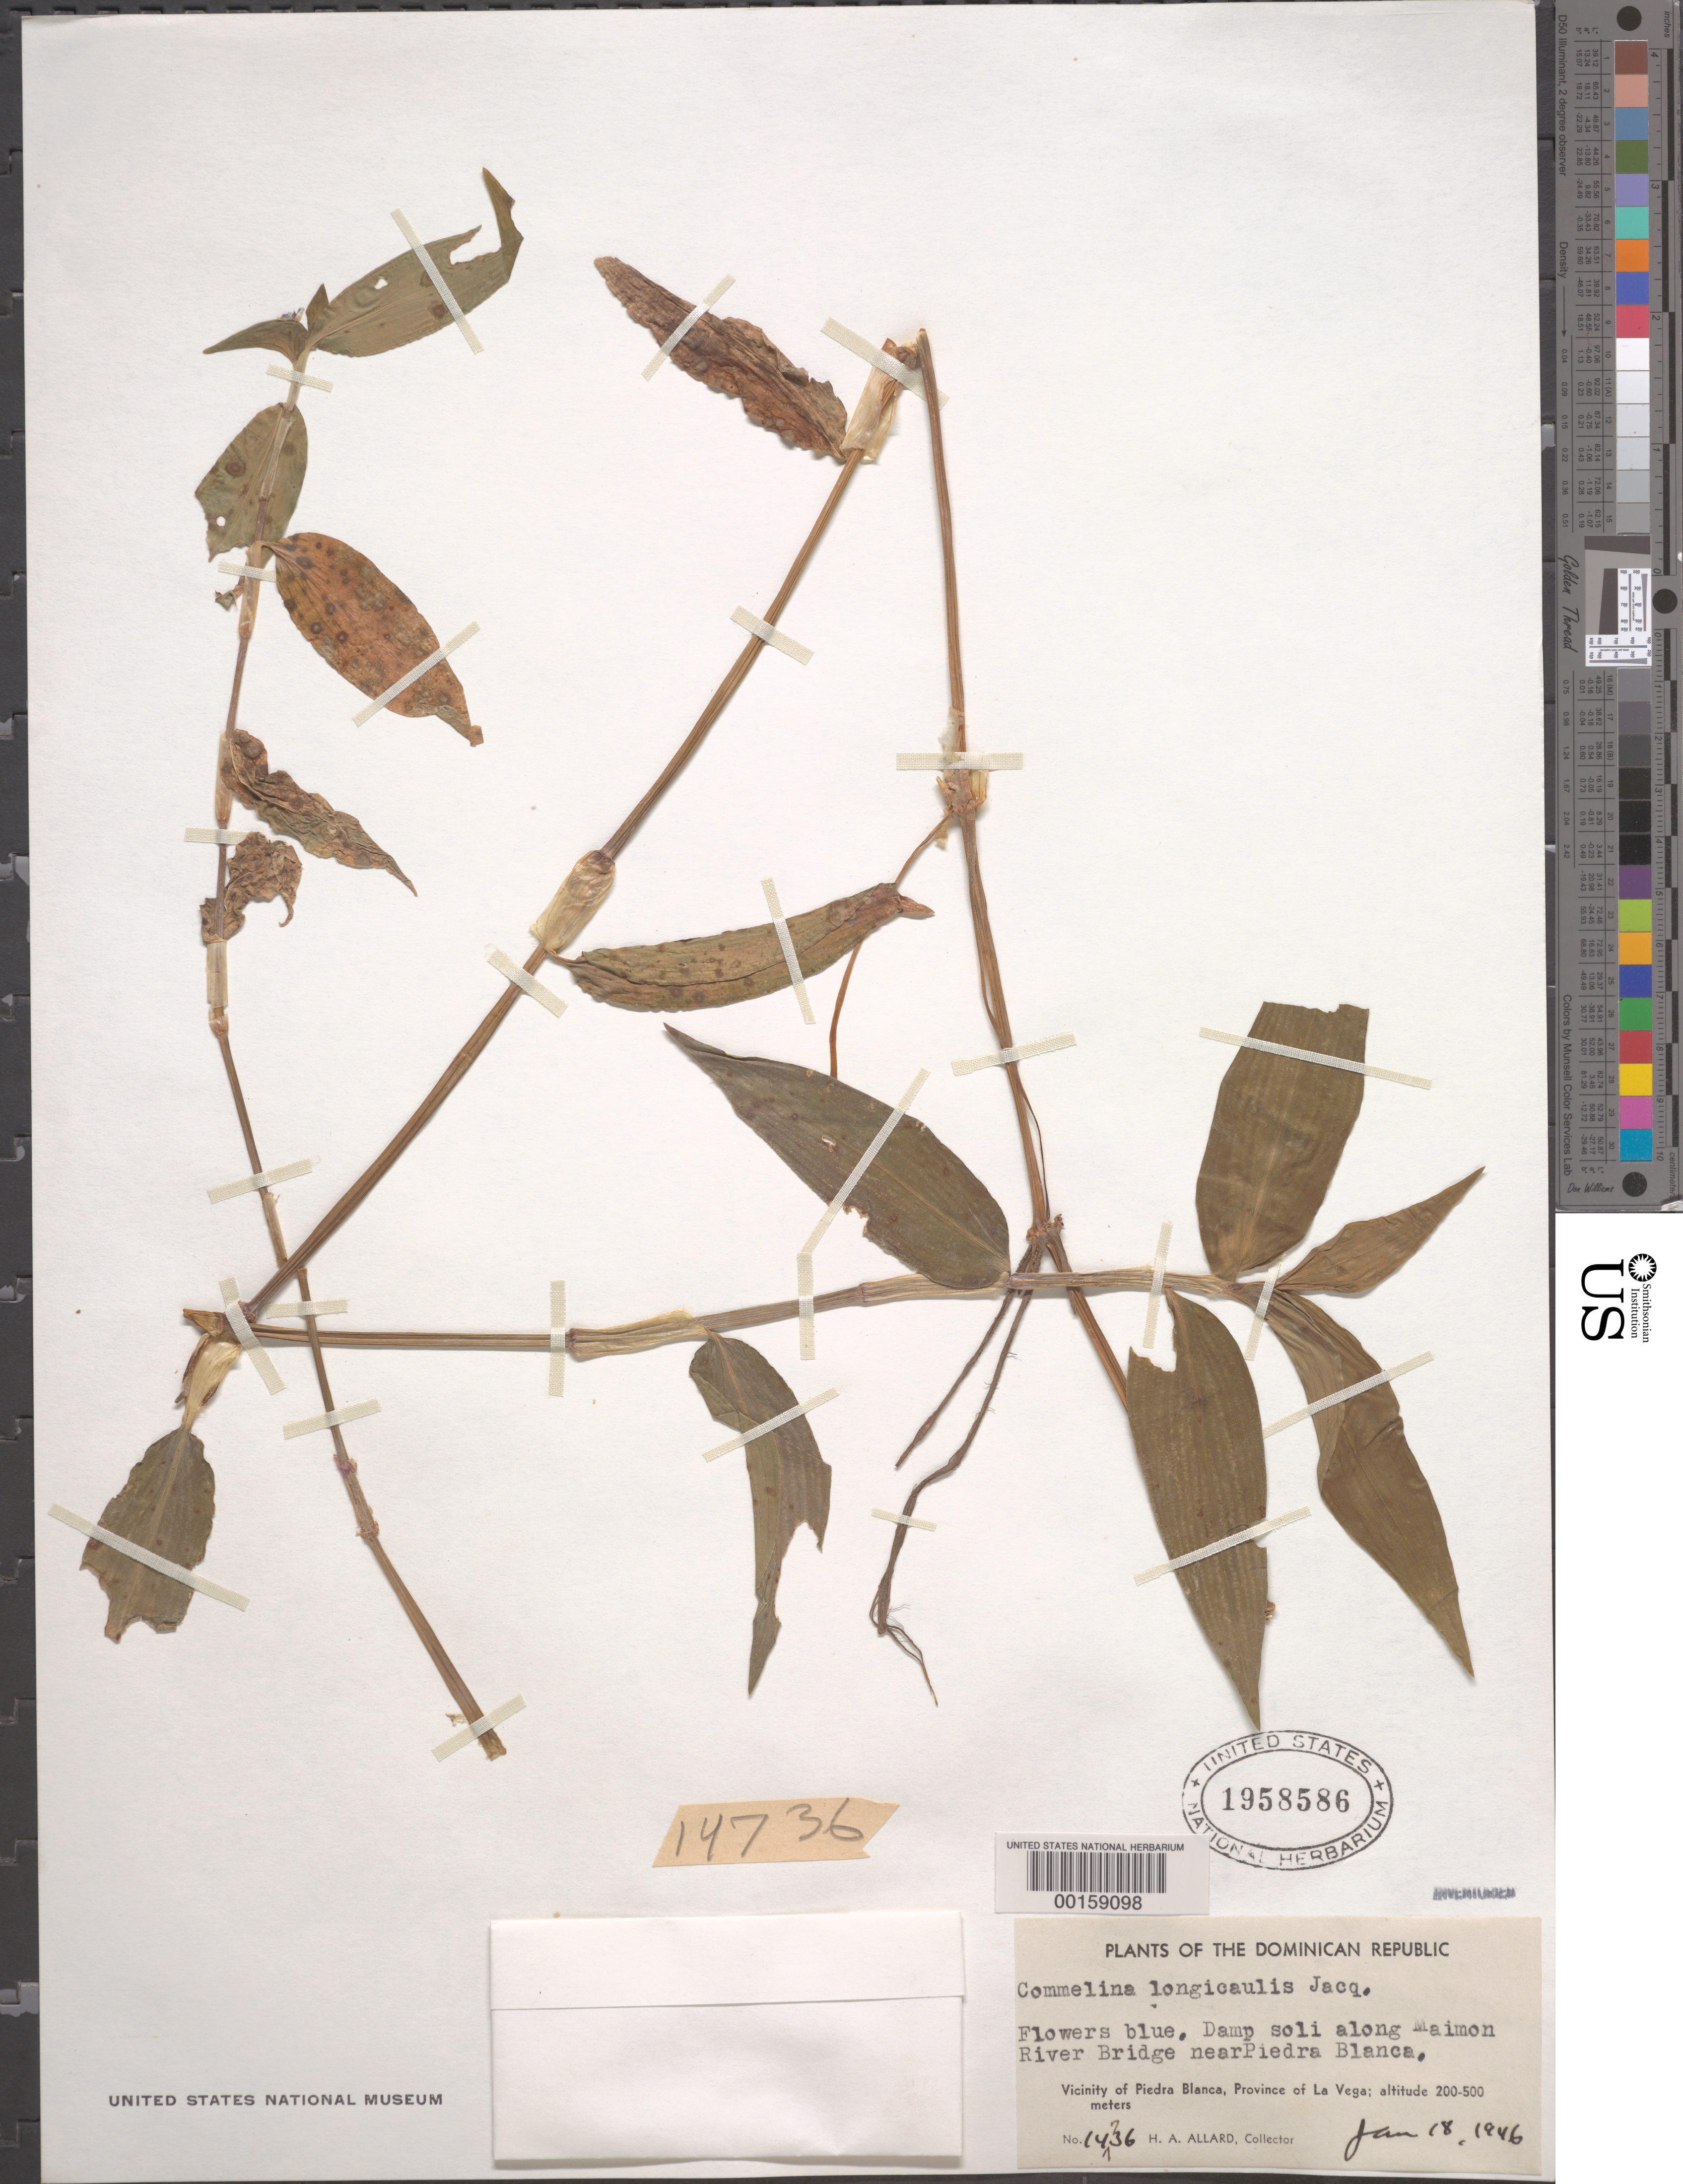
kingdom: Plantae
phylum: Tracheophyta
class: Liliopsida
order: Commelinales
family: Commelinaceae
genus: Commelina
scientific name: Commelina diffusa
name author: Burm. f.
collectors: H. A. Allard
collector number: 14736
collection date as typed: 18 Jan 1946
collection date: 1946-01-18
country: Dominican Republic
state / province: La Vega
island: Hispaniola Island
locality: Predra blanca; maimon river bridge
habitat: Damp soil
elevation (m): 200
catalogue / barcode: US 1958586